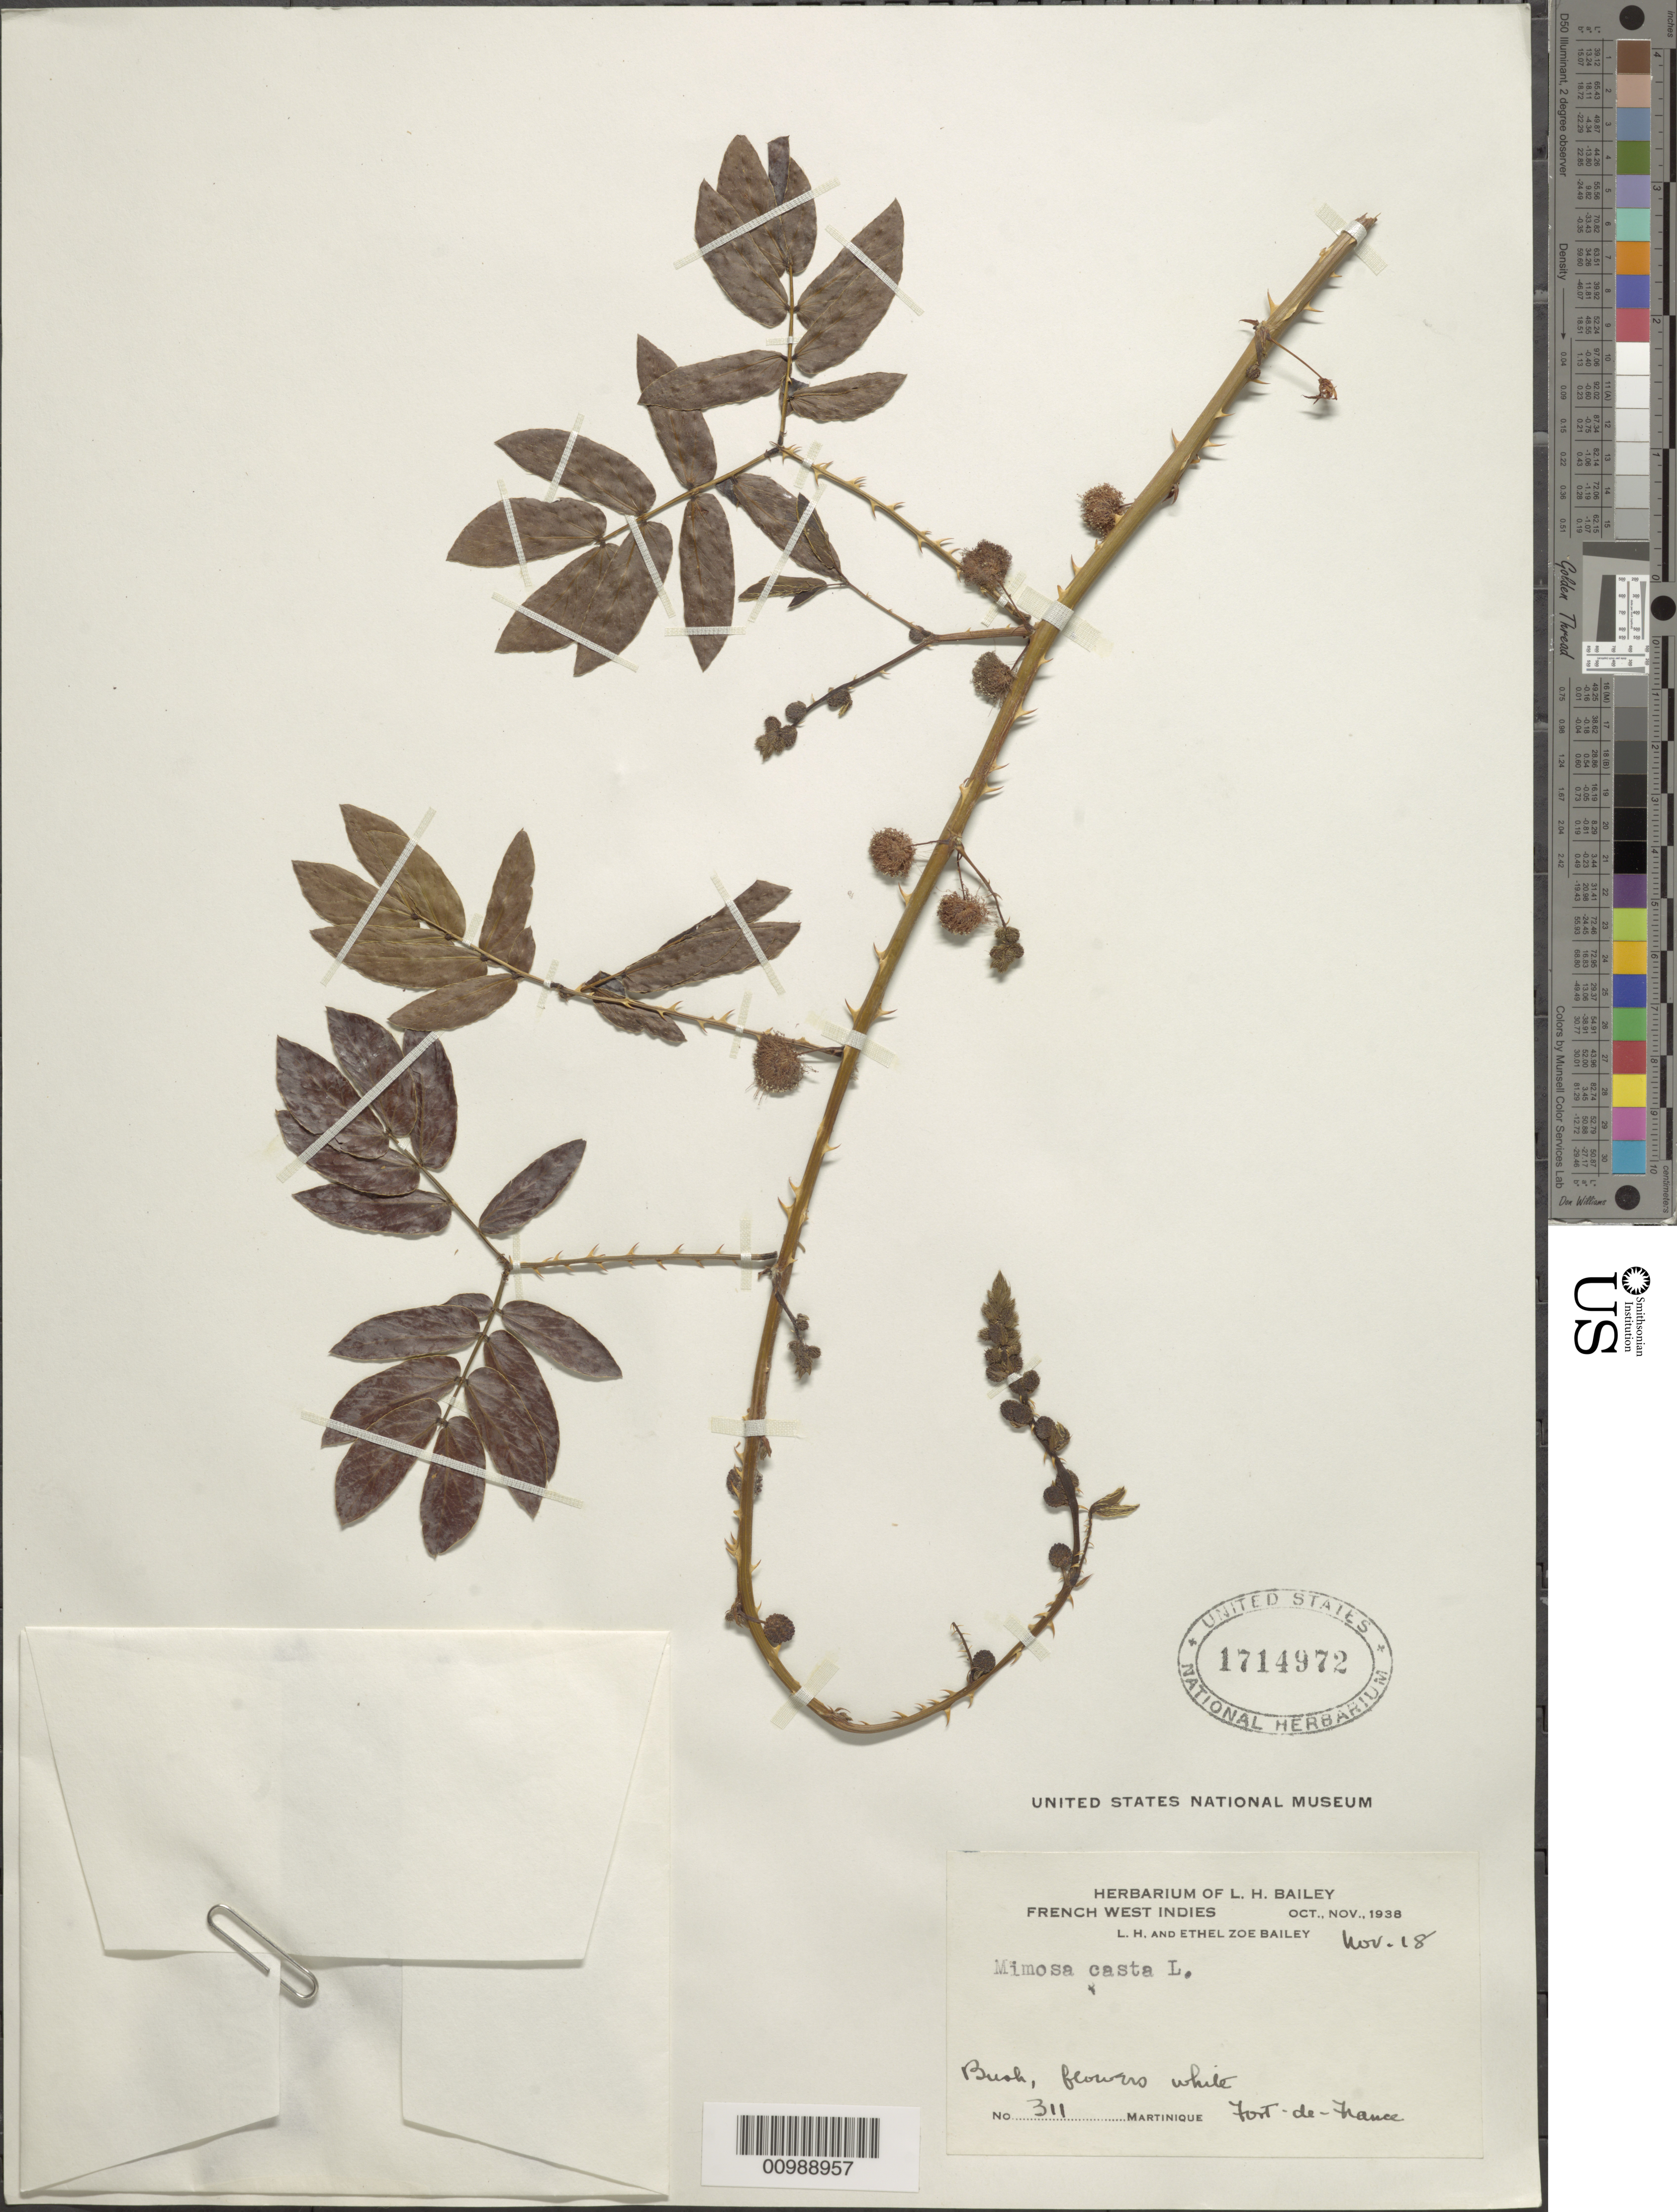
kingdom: Plantae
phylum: Tracheophyta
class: Magnoliopsida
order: Fabales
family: Fabaceae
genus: Mimosa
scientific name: Mimosa casta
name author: L.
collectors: L. H. Bailey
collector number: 311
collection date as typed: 18 Nov 1938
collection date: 1938-11-18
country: Martinique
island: Martinique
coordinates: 0 N, 0 E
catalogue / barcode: US 1714972